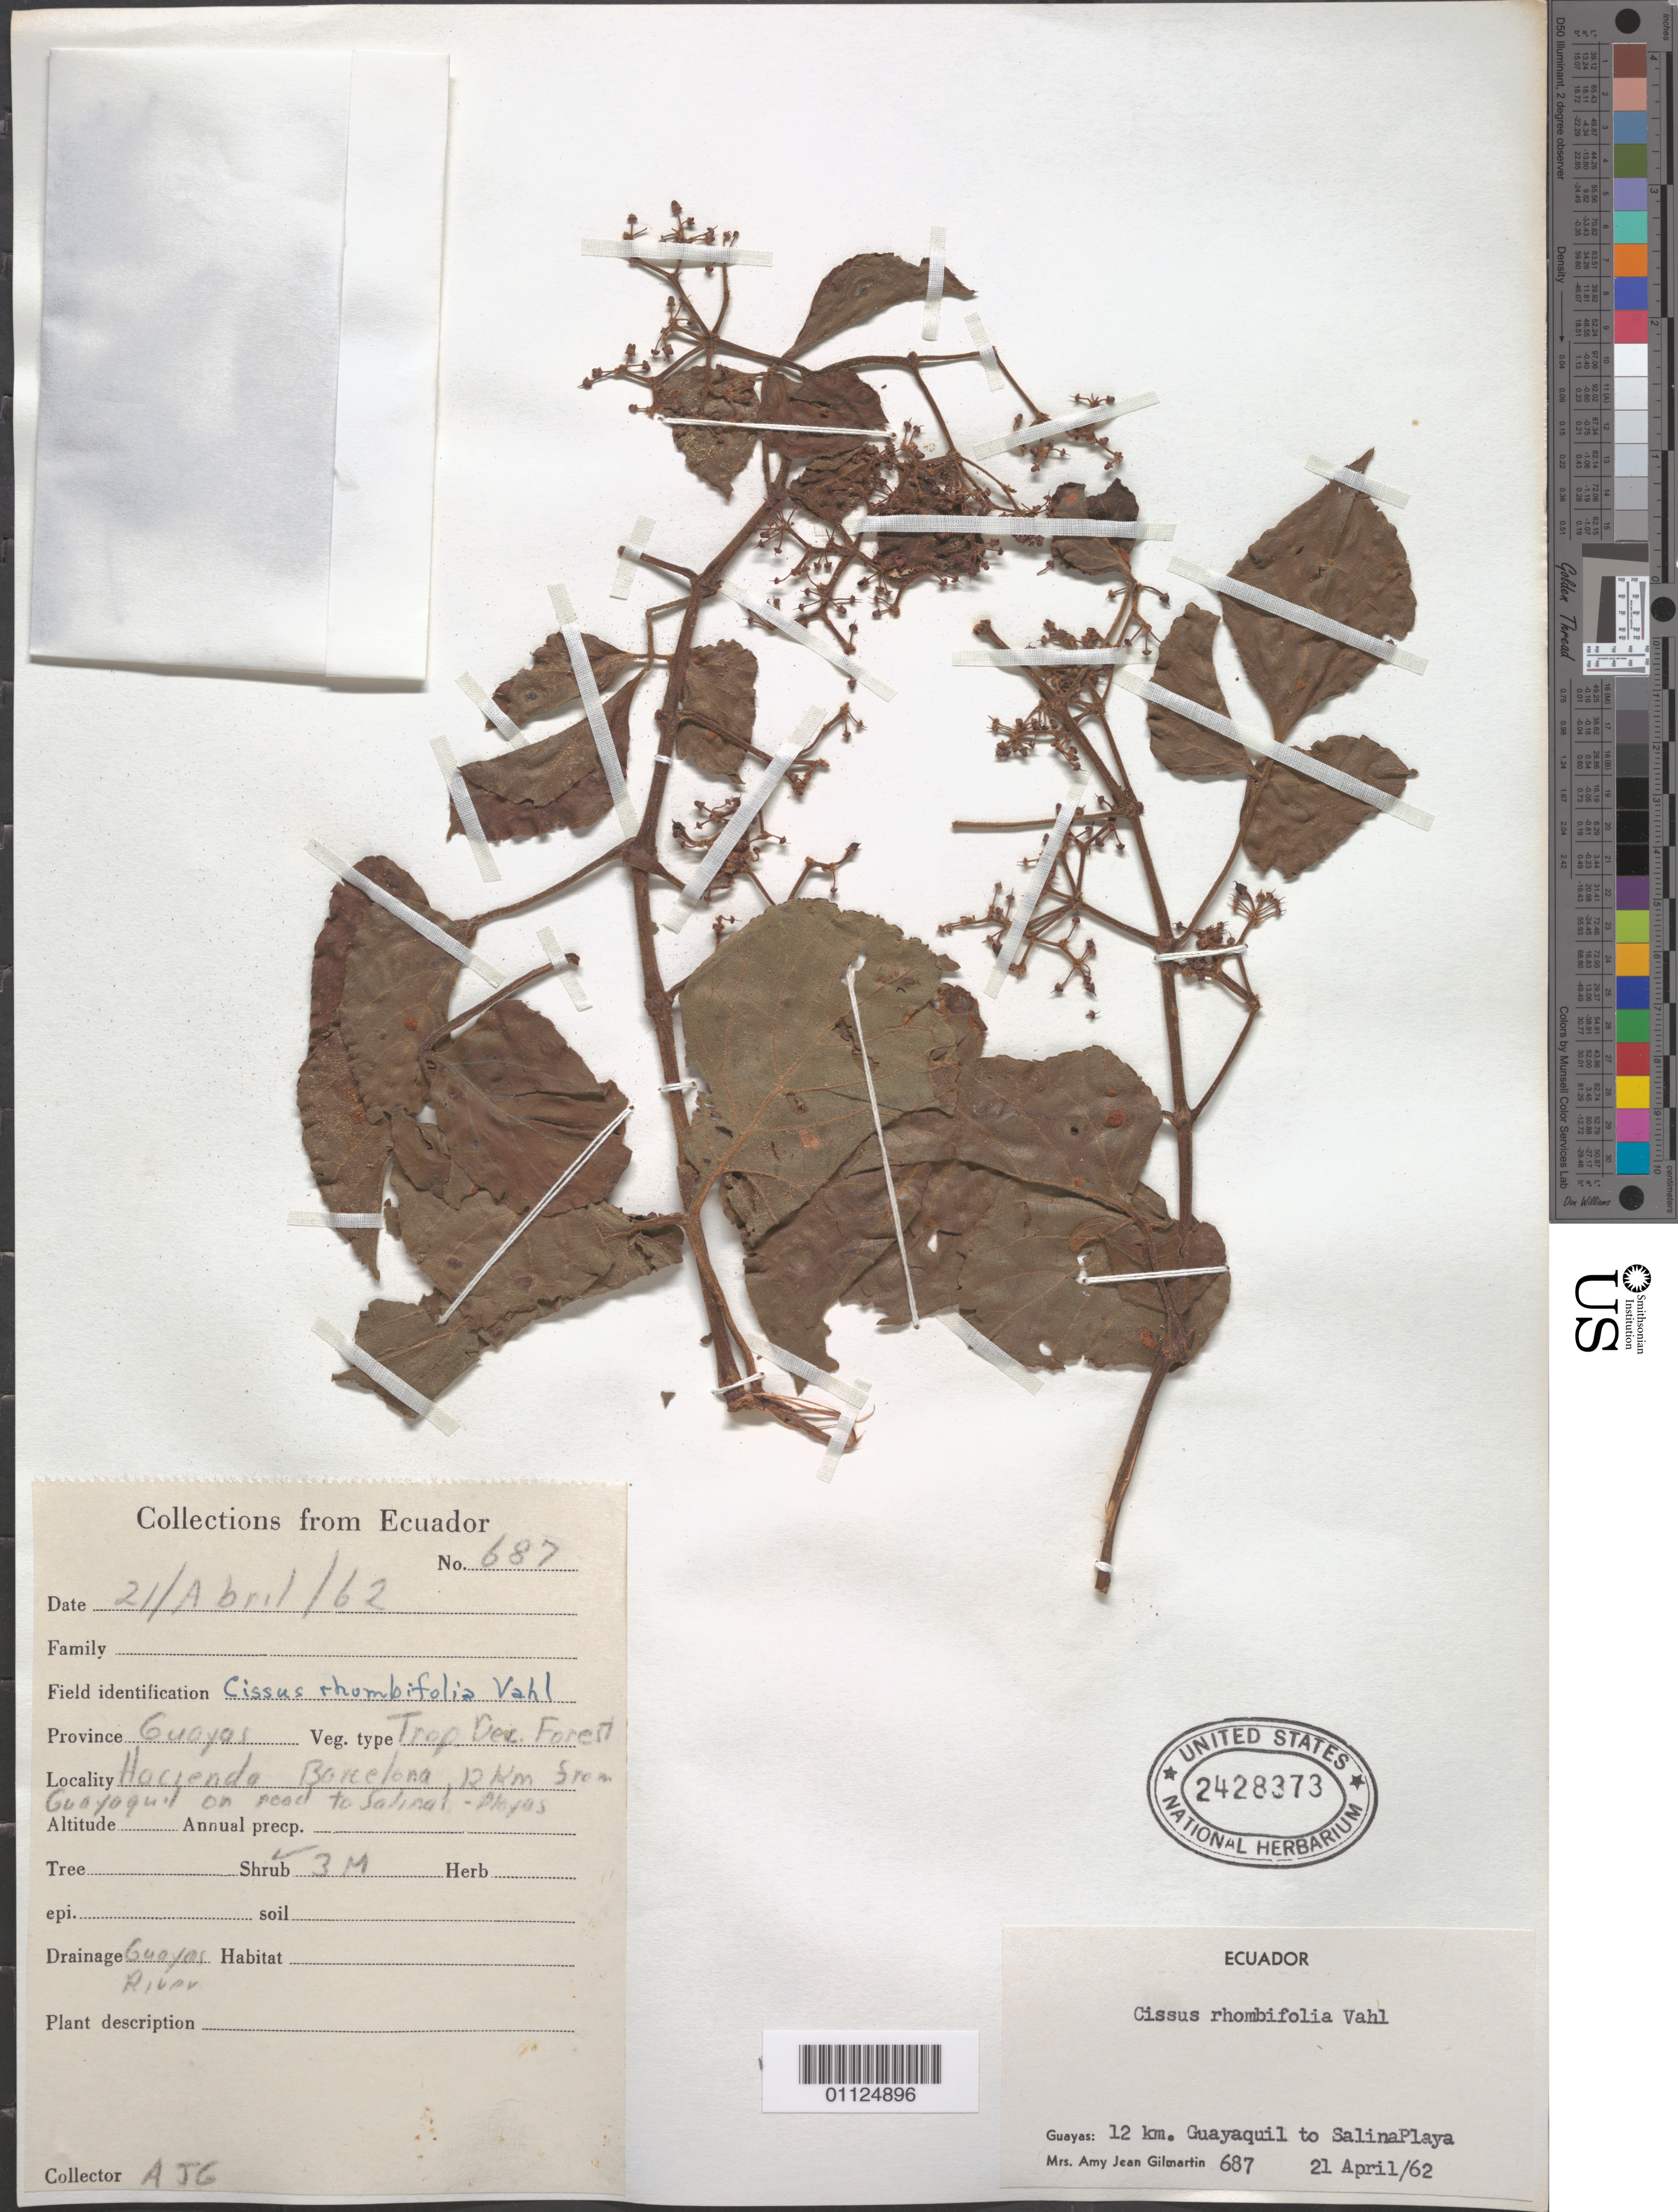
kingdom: Plantae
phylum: Tracheophyta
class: Magnoliopsida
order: Vitales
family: Vitaceae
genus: Cissus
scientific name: Cissus erosa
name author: Rich.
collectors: A. J. Gilmartin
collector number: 687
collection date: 1962-04-21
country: Ecuador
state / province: Guayas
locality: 12 km Guayaquil to Salina Playa.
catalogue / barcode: US 2428373